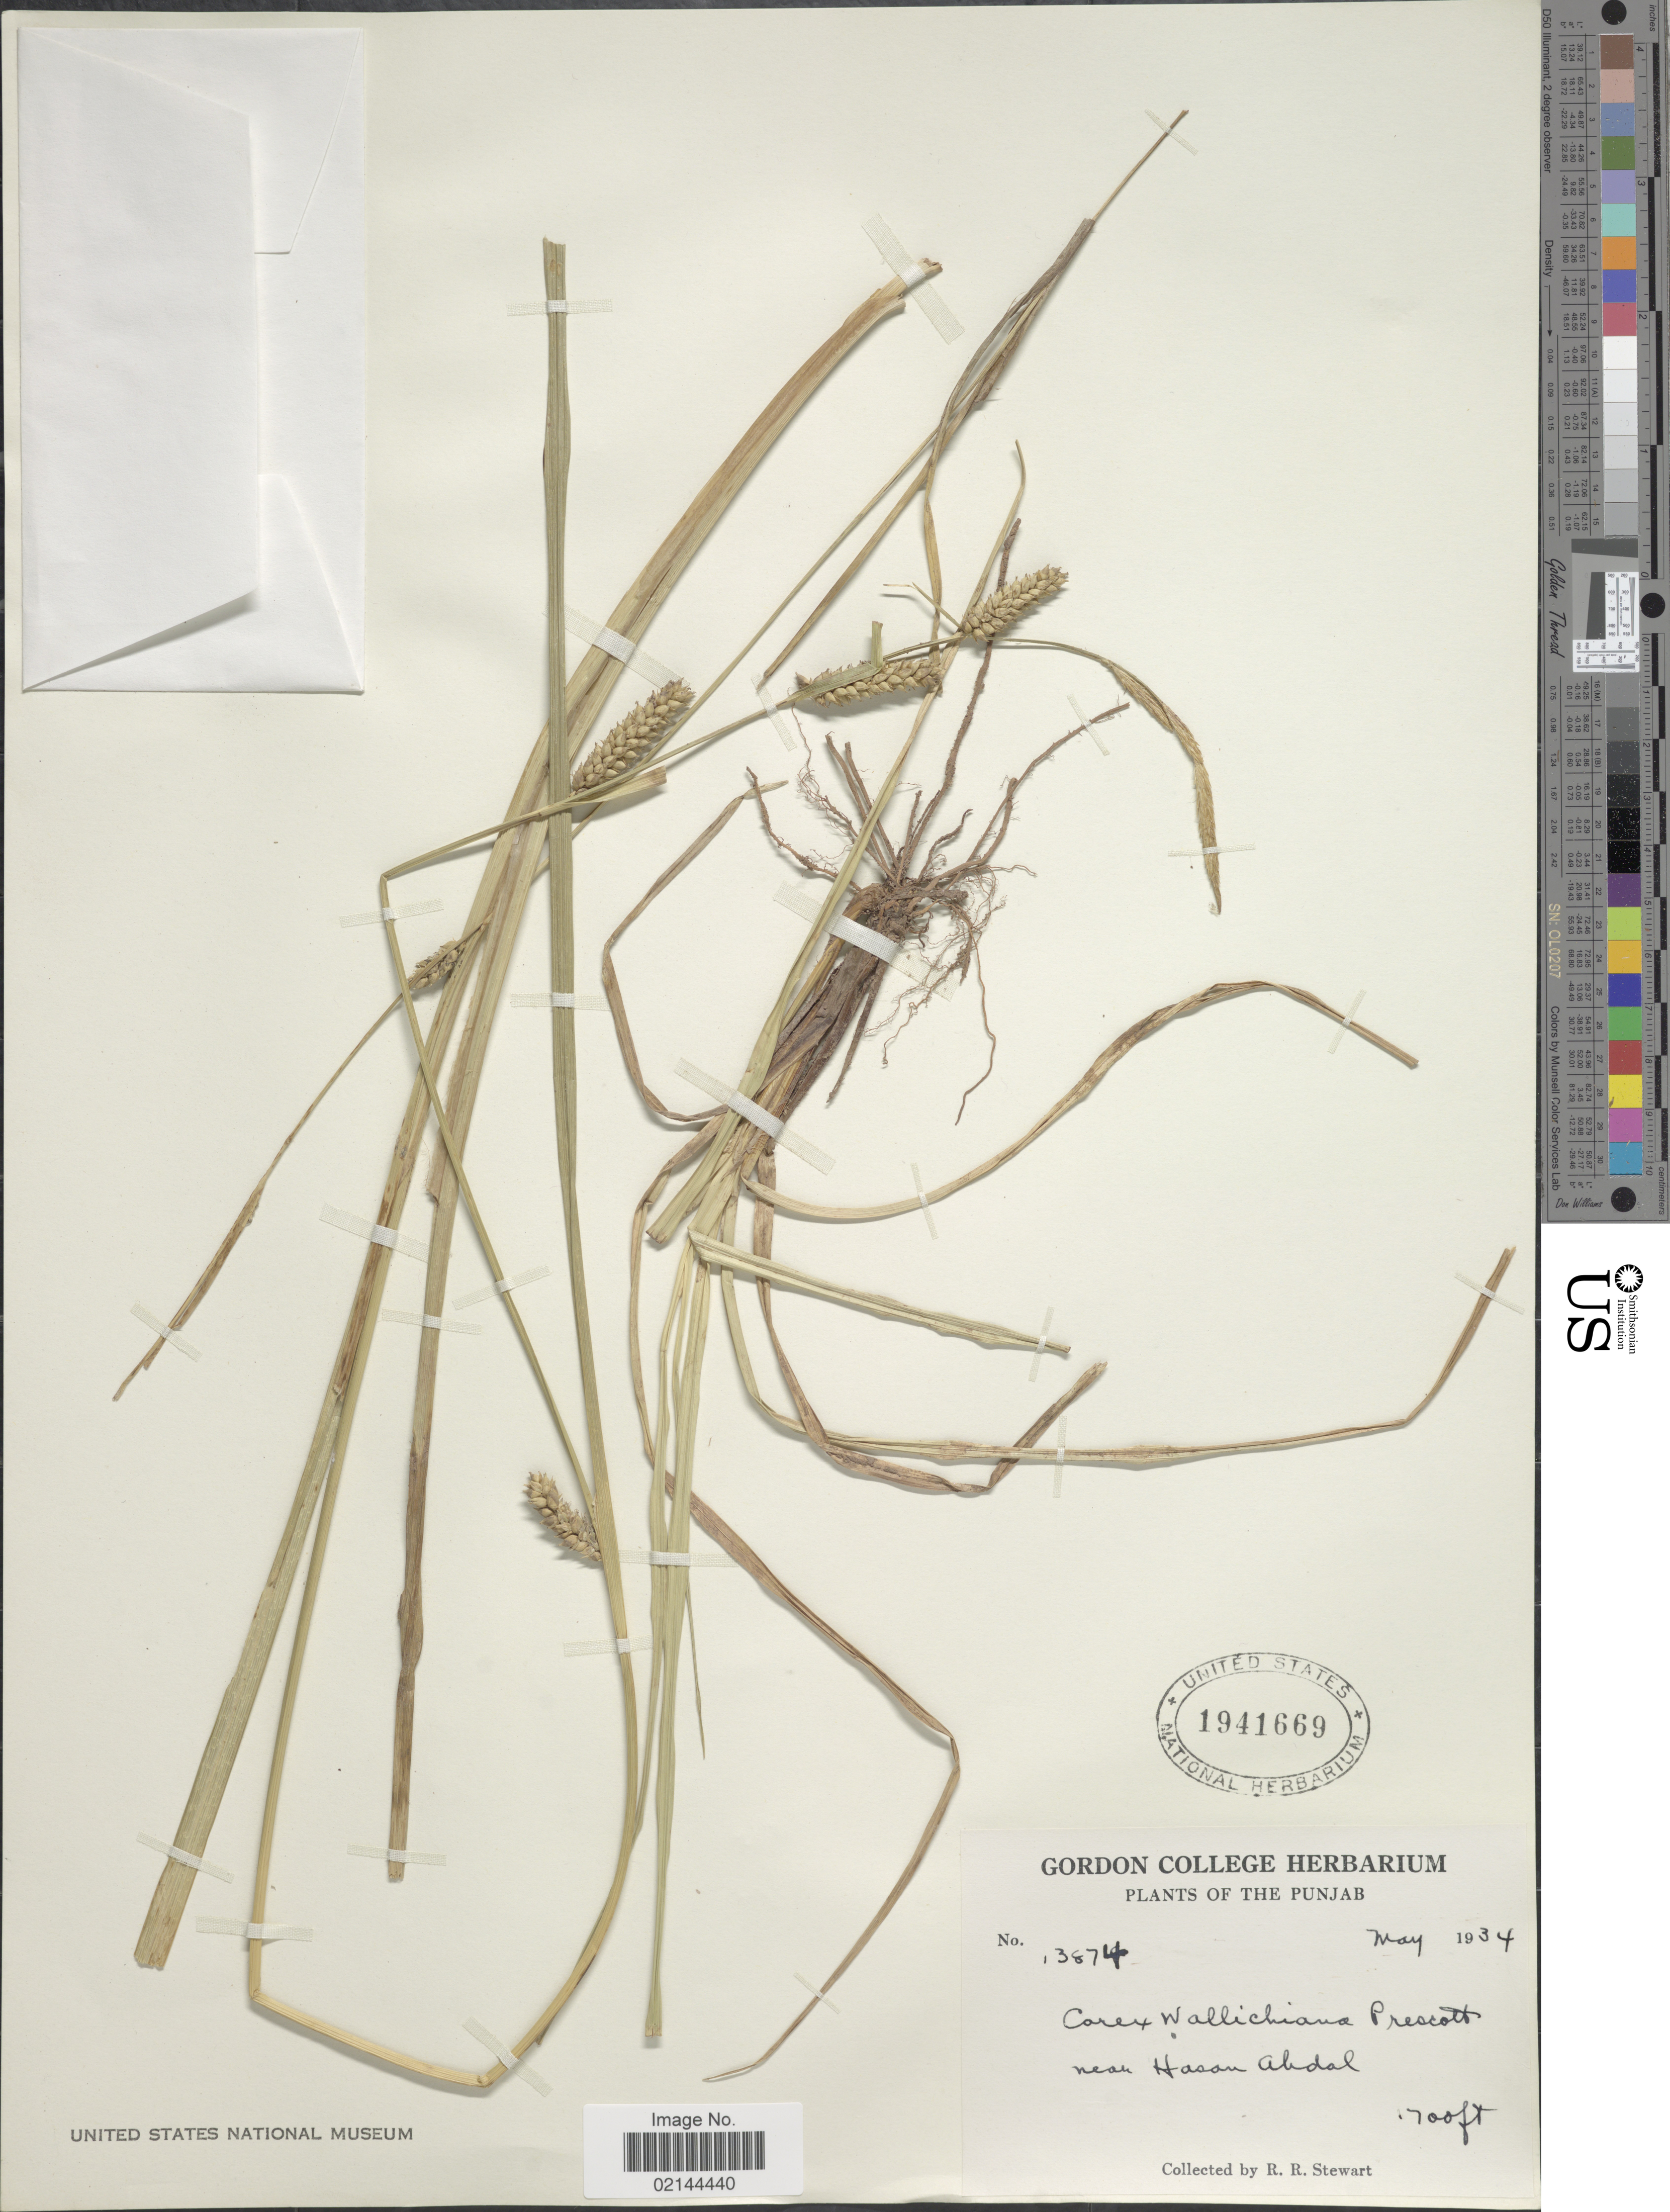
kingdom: Plantae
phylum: Tracheophyta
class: Liliopsida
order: Poales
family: Cyperaceae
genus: Carex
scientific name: Carex fedia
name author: Nees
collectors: R. R. Stewart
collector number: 13874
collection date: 1934-05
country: Pakistan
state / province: Punjab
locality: Near Hasan Abdal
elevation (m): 518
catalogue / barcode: US 1941669